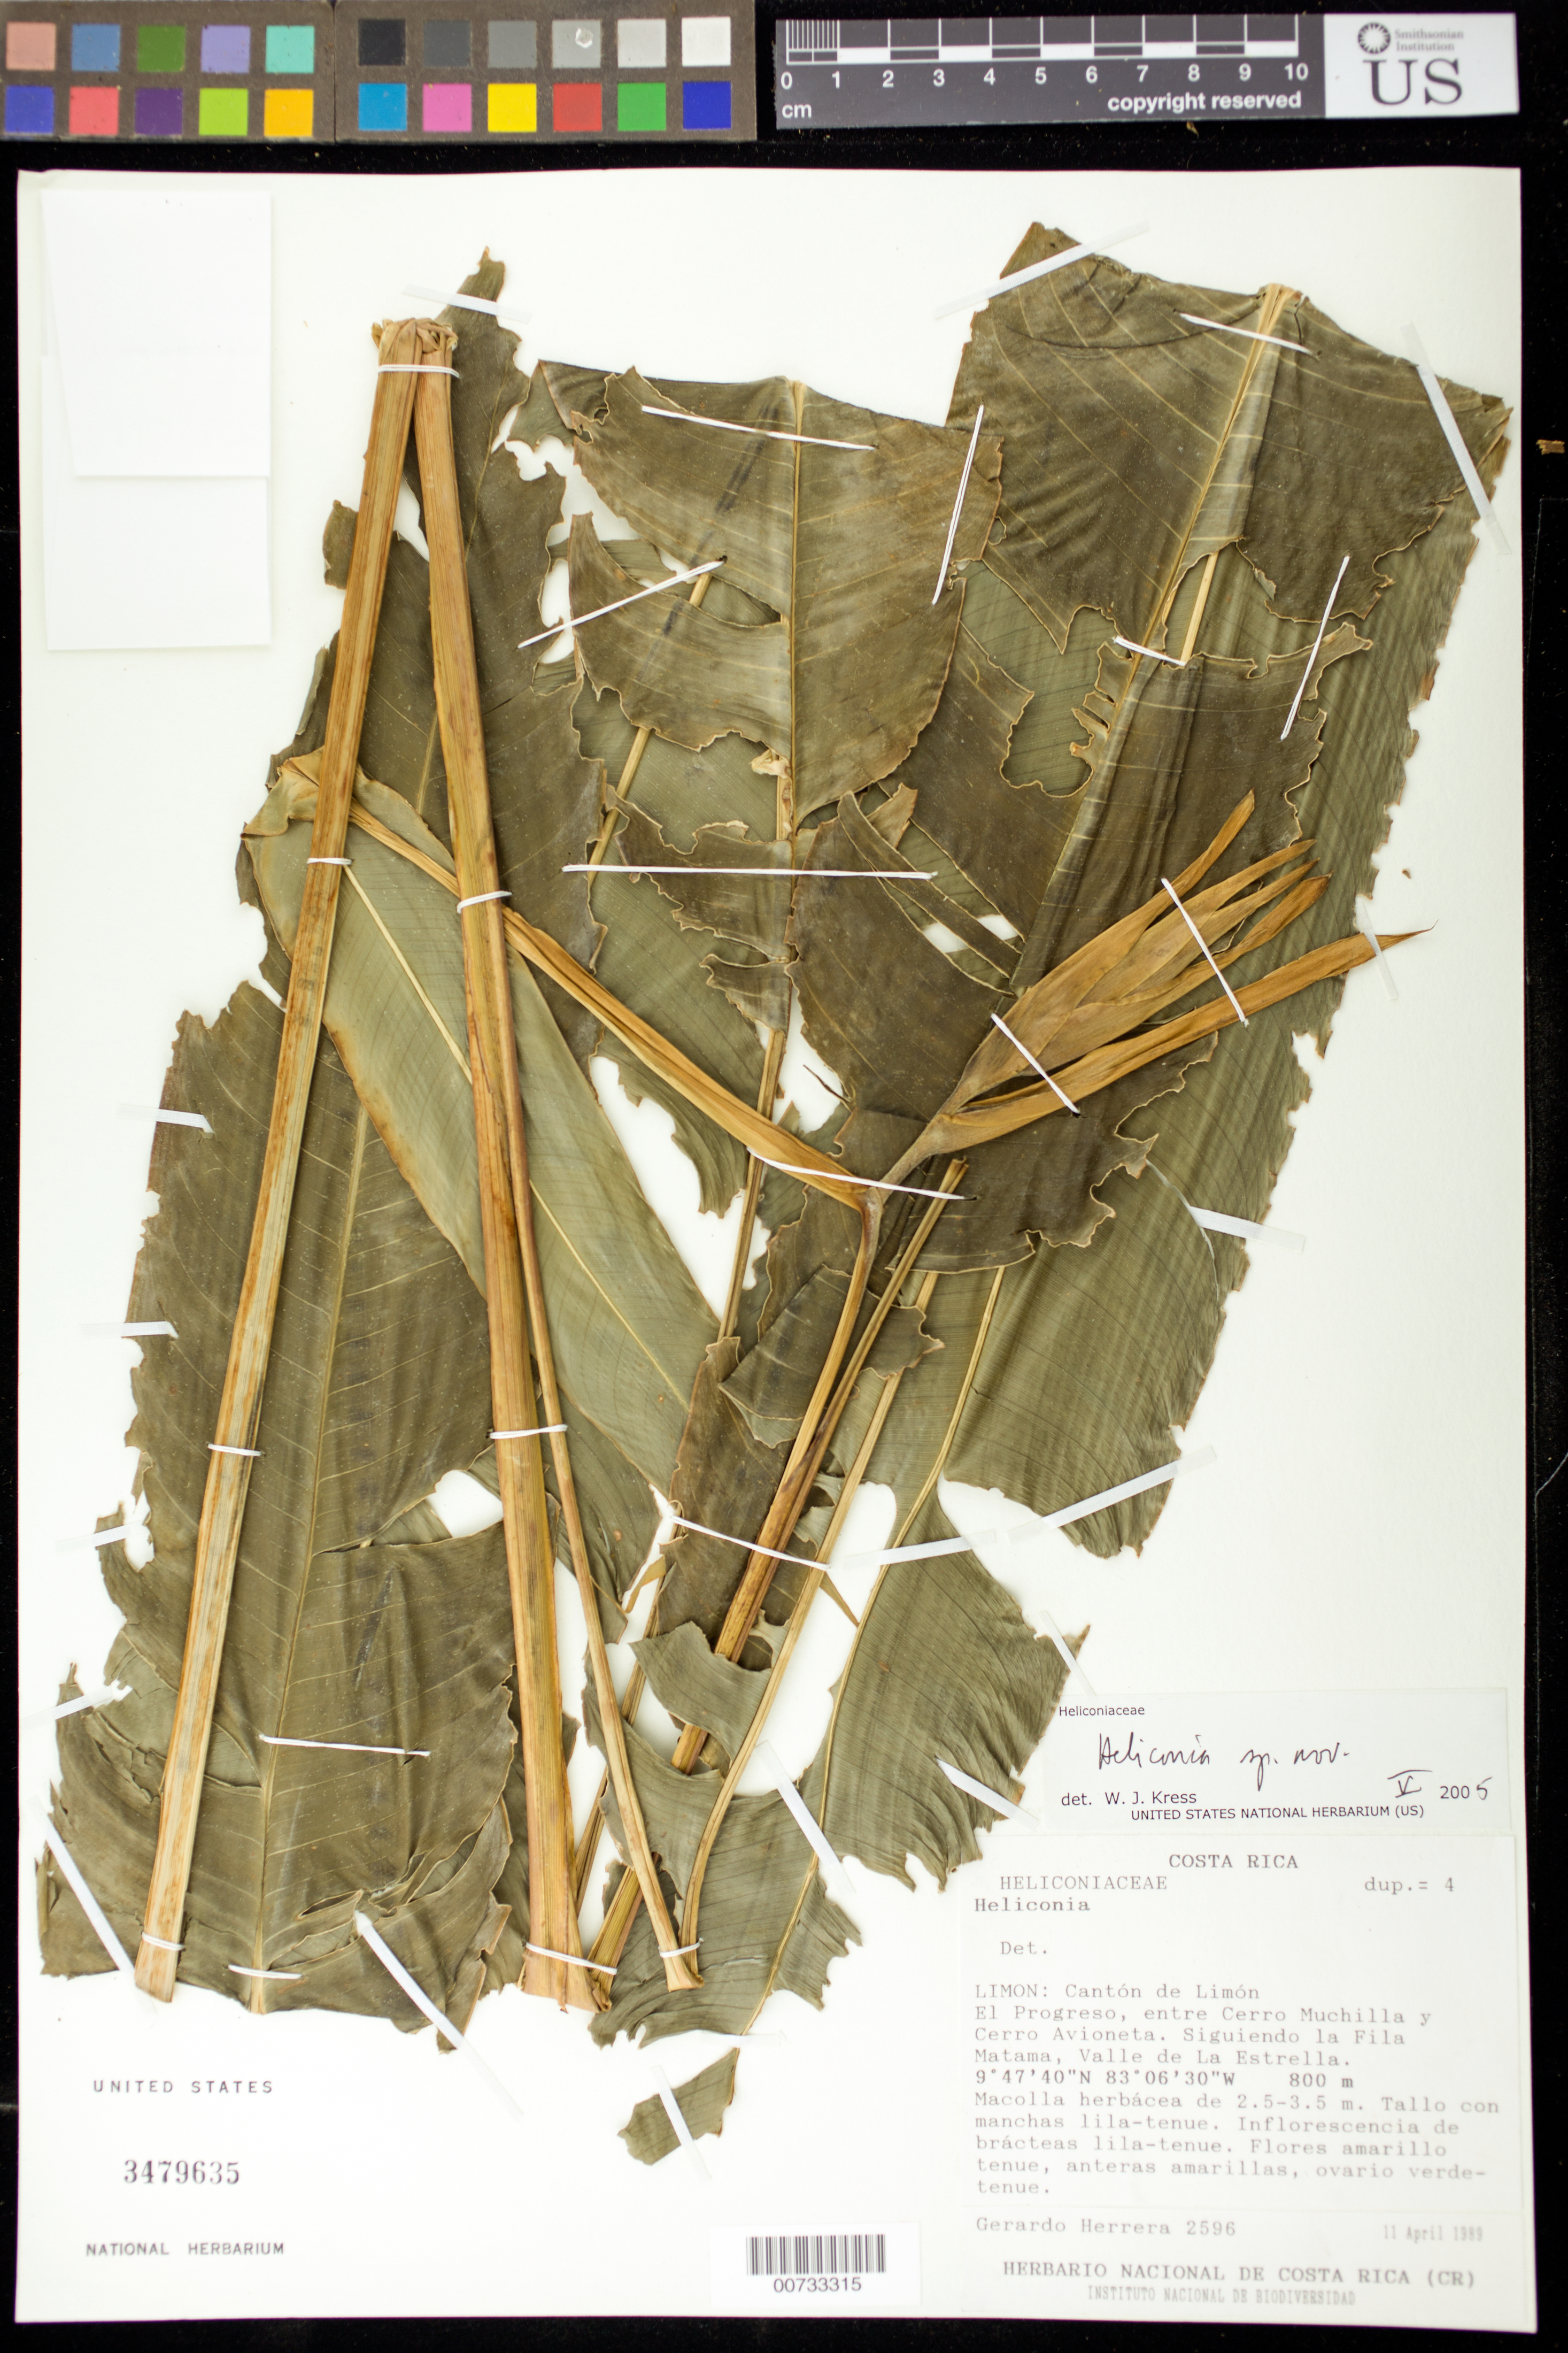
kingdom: Plantae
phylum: Tracheophyta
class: Liliopsida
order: Zingiberales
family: Heliconiaceae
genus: Heliconia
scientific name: Heliconia sp. nov.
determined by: Kress, W. J., (US), Smithsonian Institution - National Museum of Natural History (UNITED STATES)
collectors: G. Herrera Ch.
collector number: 2596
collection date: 1989-04-11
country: Costa Rica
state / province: Limón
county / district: Limon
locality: El Progresso, entre Cerro Muchilla y Cerro Avioneta. Siguiendo la Fila Matama, Valle de la Estrella.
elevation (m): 800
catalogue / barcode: US 3479635